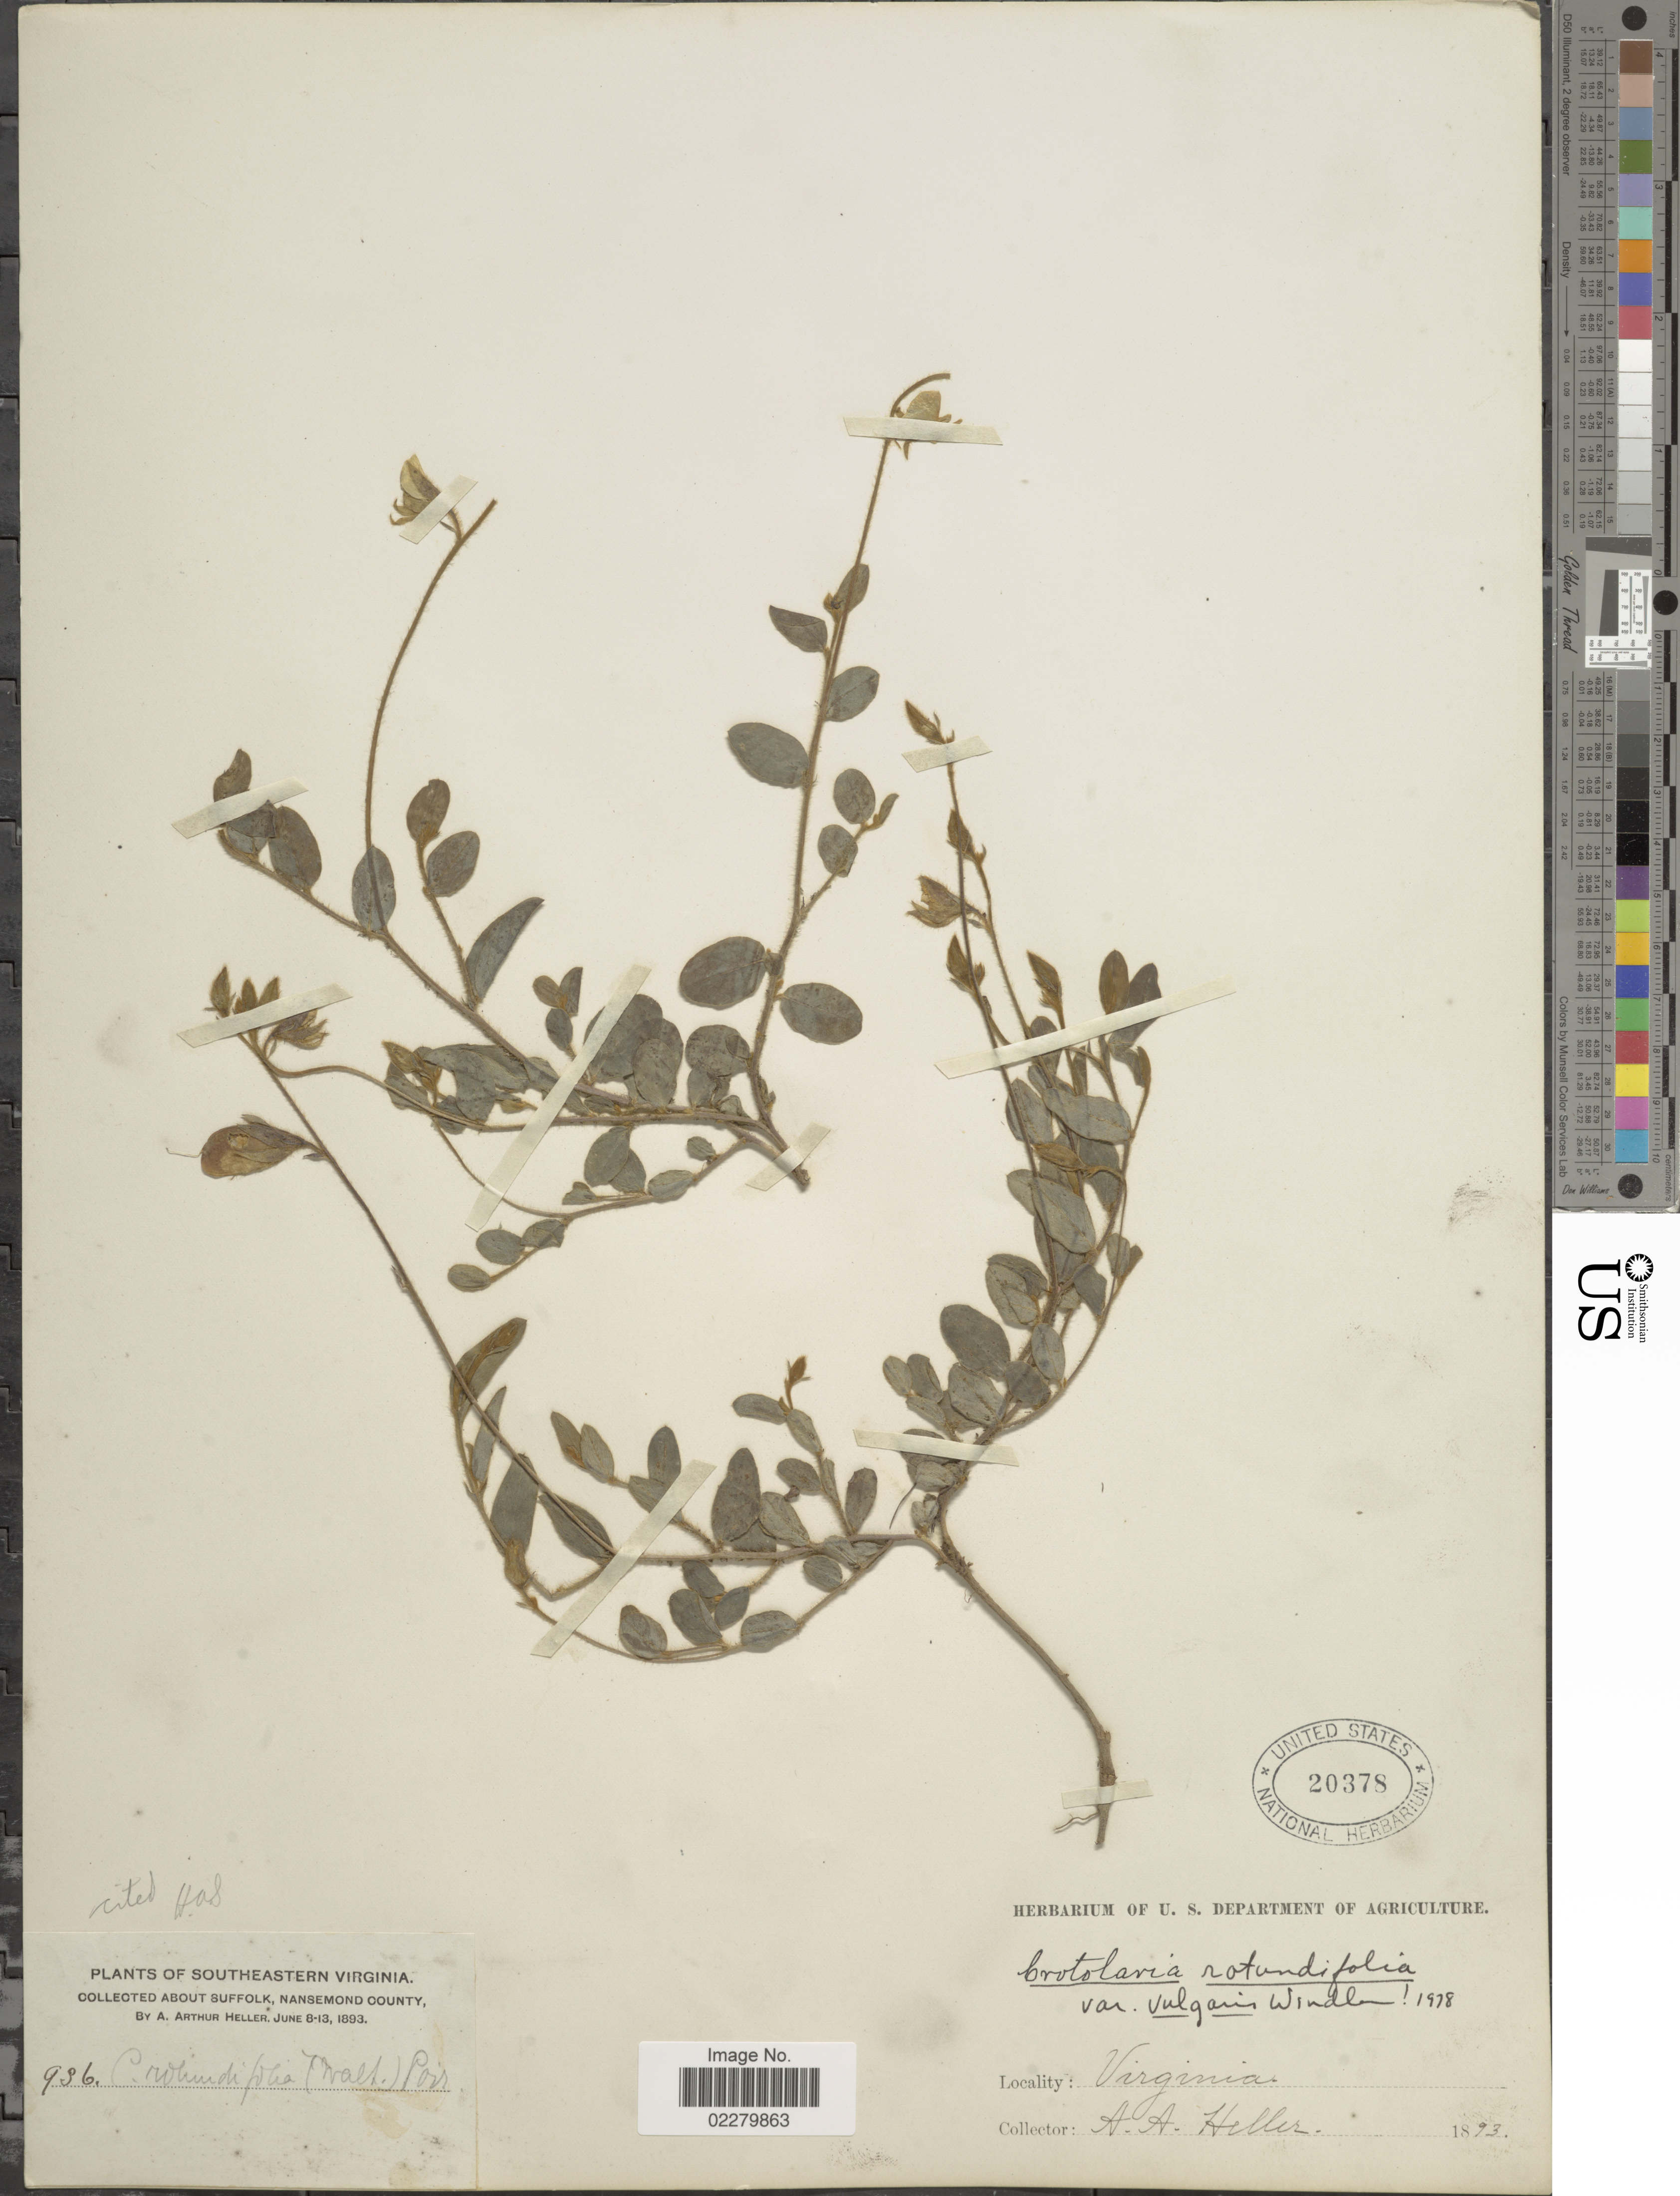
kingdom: Plantae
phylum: Tracheophyta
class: Magnoliopsida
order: Fabales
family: Fabaceae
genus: Crotalaria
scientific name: Crotalaria rotundifolia var. vulgaris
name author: Windler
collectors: A. A. Heller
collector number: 936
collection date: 1893-06-08/1893-06-13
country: United States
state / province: Virginia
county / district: City of Suffolk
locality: Southeastern Virginia. About Suffolk, Nansemond County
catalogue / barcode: US 20378